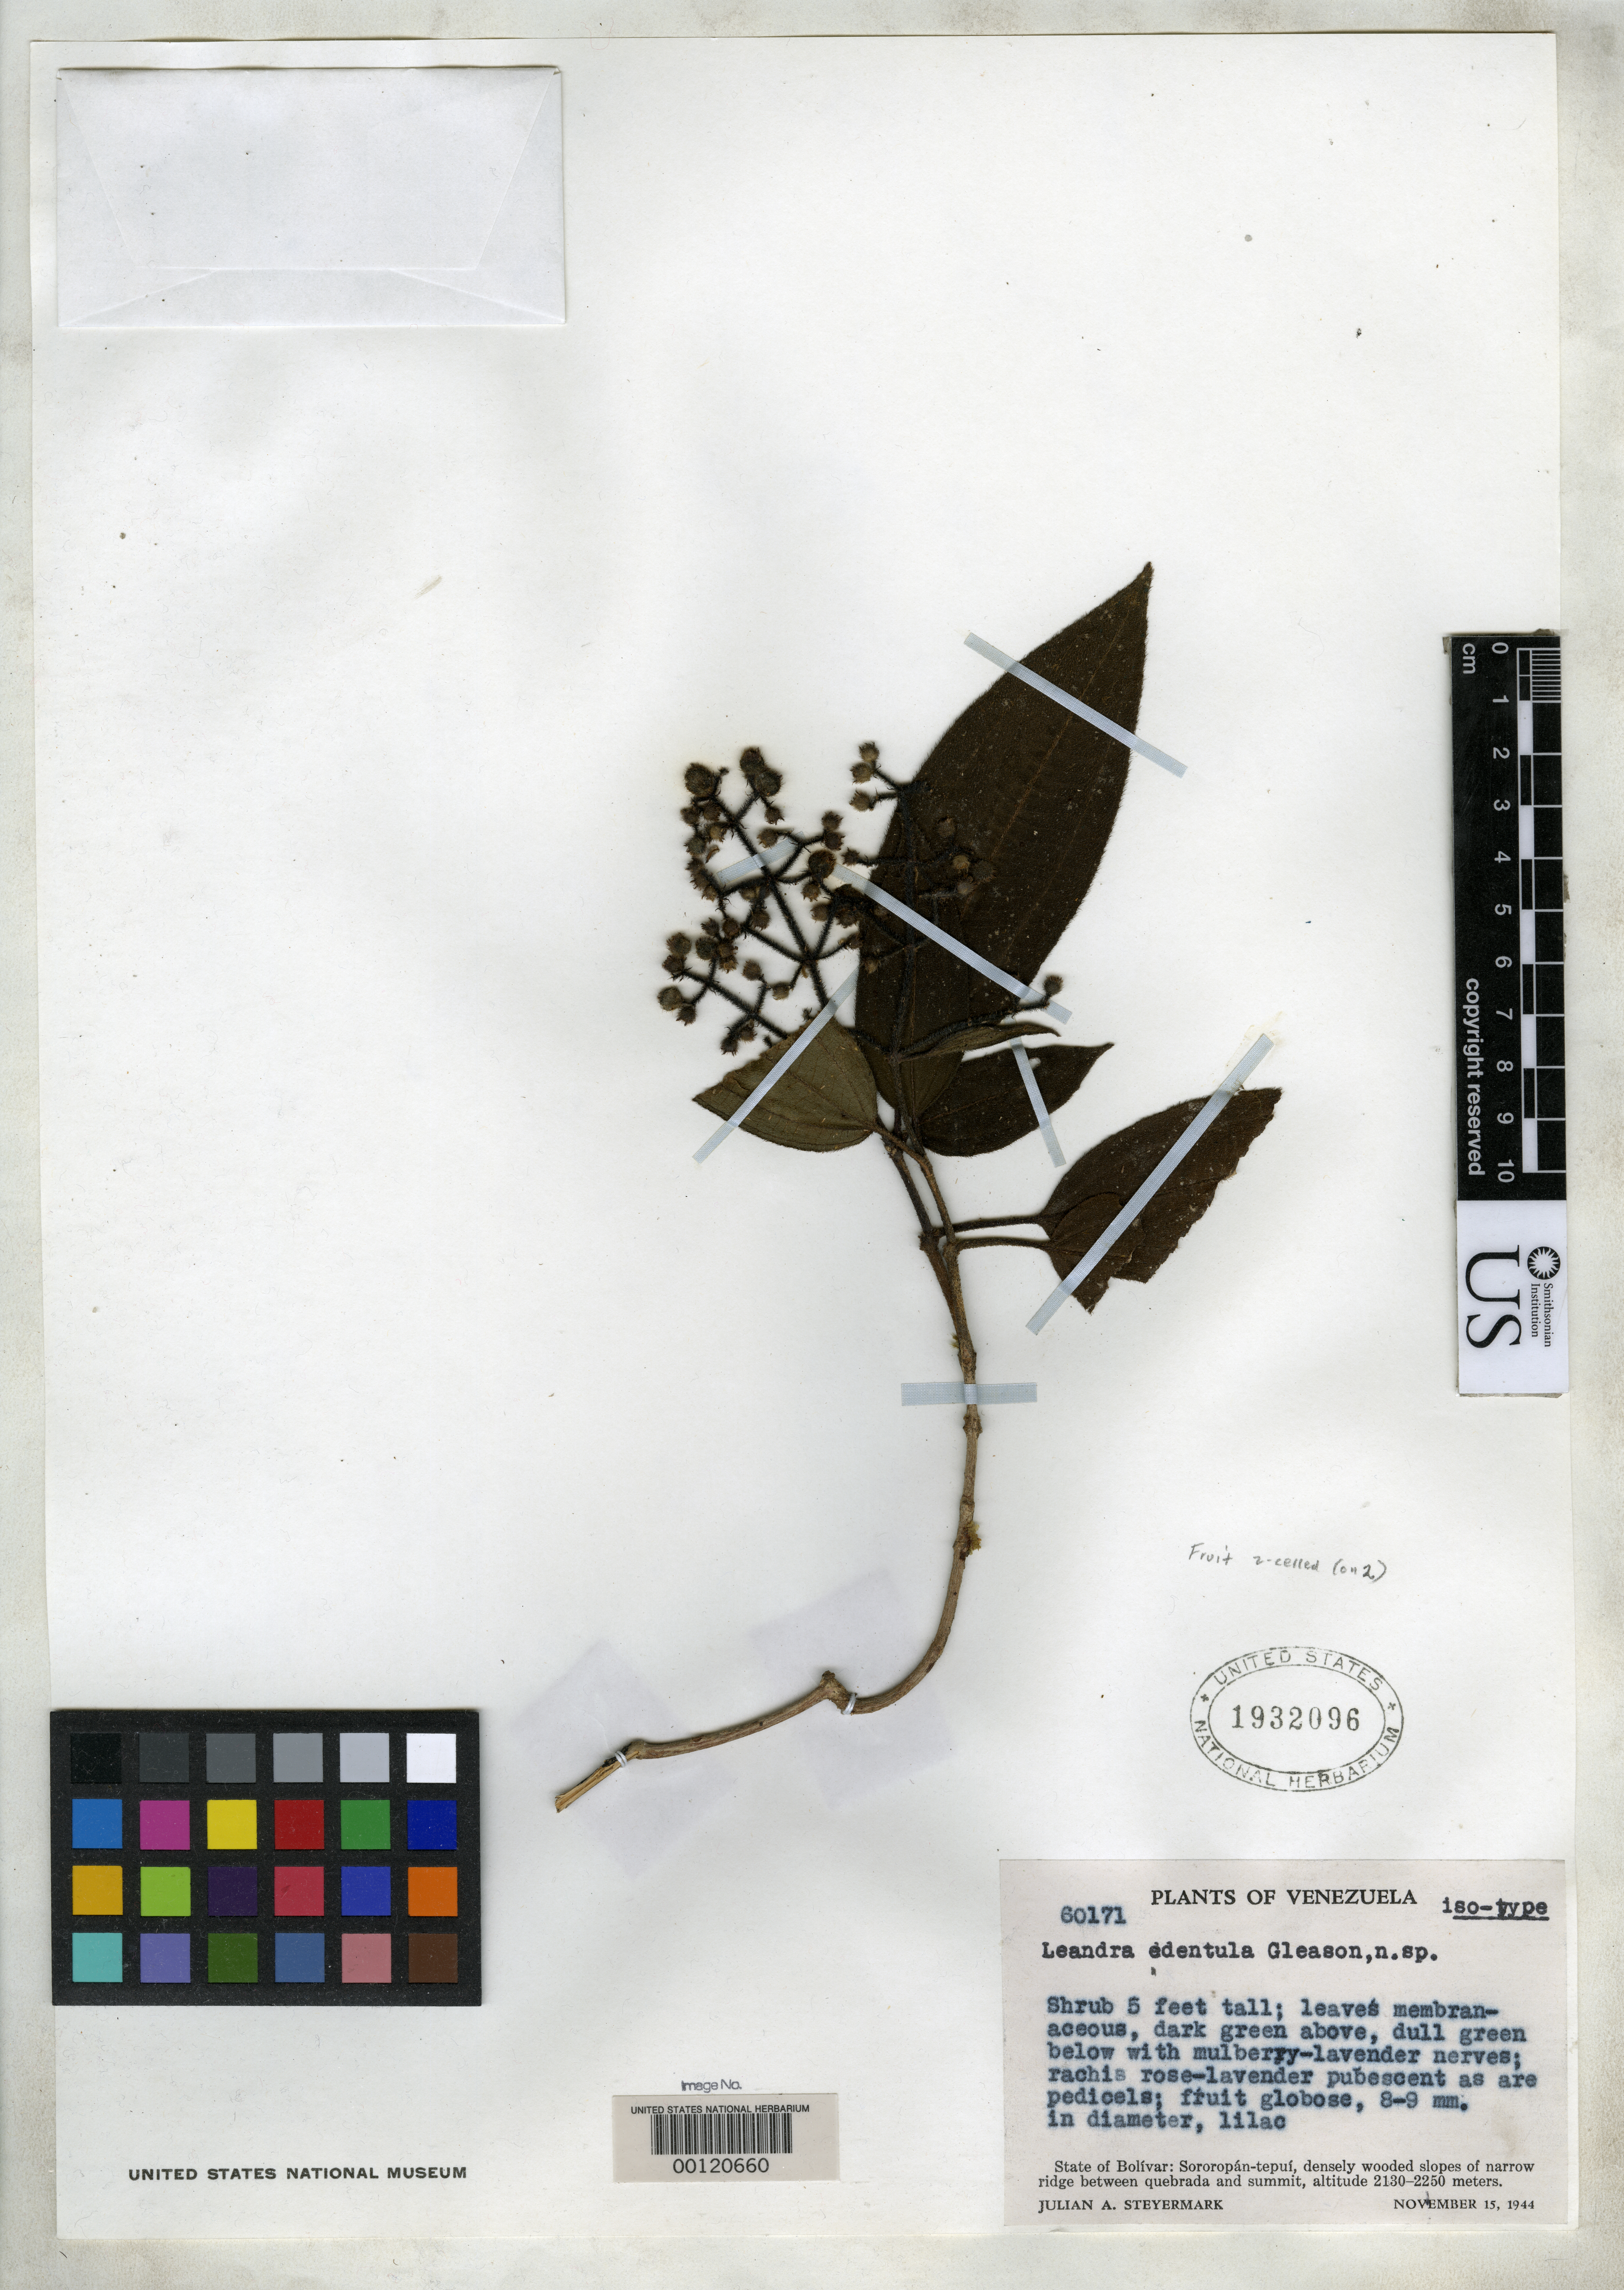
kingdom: Plantae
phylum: Tracheophyta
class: Magnoliopsida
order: Myrtales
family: Melastomataceae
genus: Leandra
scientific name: Leandra edentula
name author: Gleason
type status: Isotype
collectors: J. Steyermark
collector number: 60171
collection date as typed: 15 Nov 1944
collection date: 1944-11-15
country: Venezuela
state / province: Bolivar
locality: Sororopan-Tepui.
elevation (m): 2130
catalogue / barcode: US 1932096